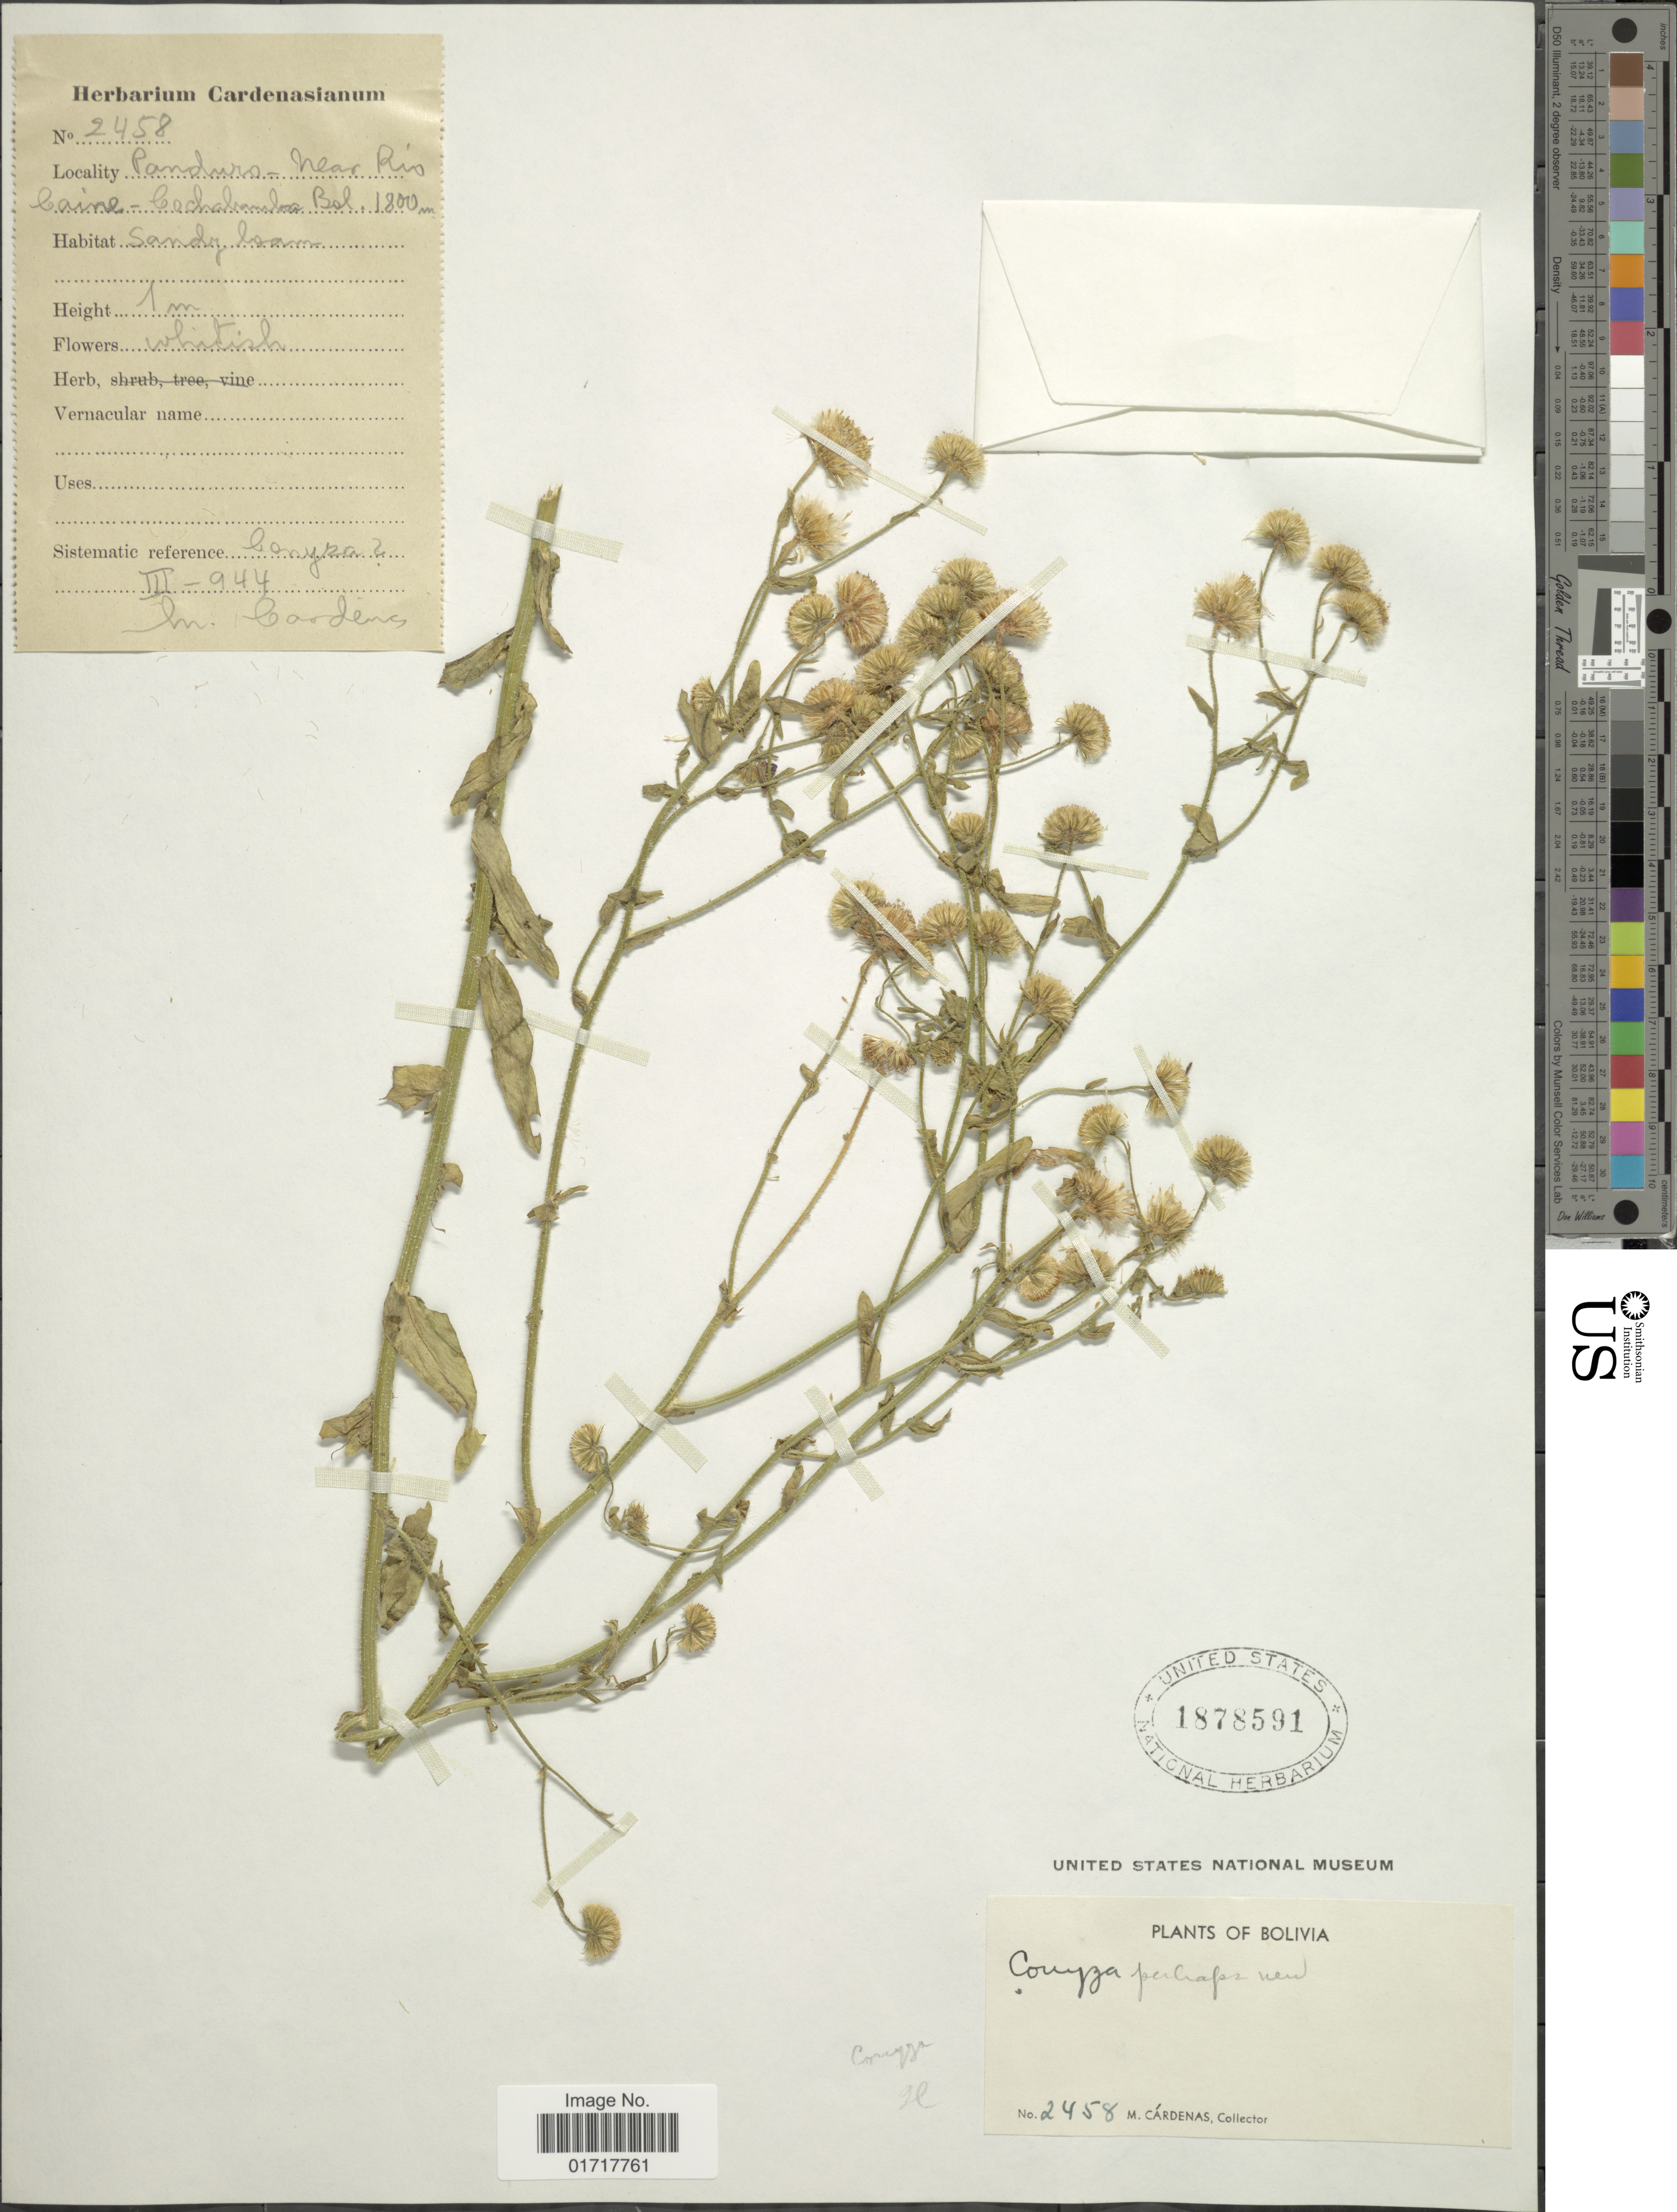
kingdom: Plantae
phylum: Tracheophyta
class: Magnoliopsida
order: Asterales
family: Asteraceae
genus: Conyza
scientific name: Conyza sp.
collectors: M. Cárdenas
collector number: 2458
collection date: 1944-03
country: Bolivia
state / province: Cochabamba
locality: Panduro - Near Rio Caine - Cochabamba Bol.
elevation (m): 1800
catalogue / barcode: US 1878591